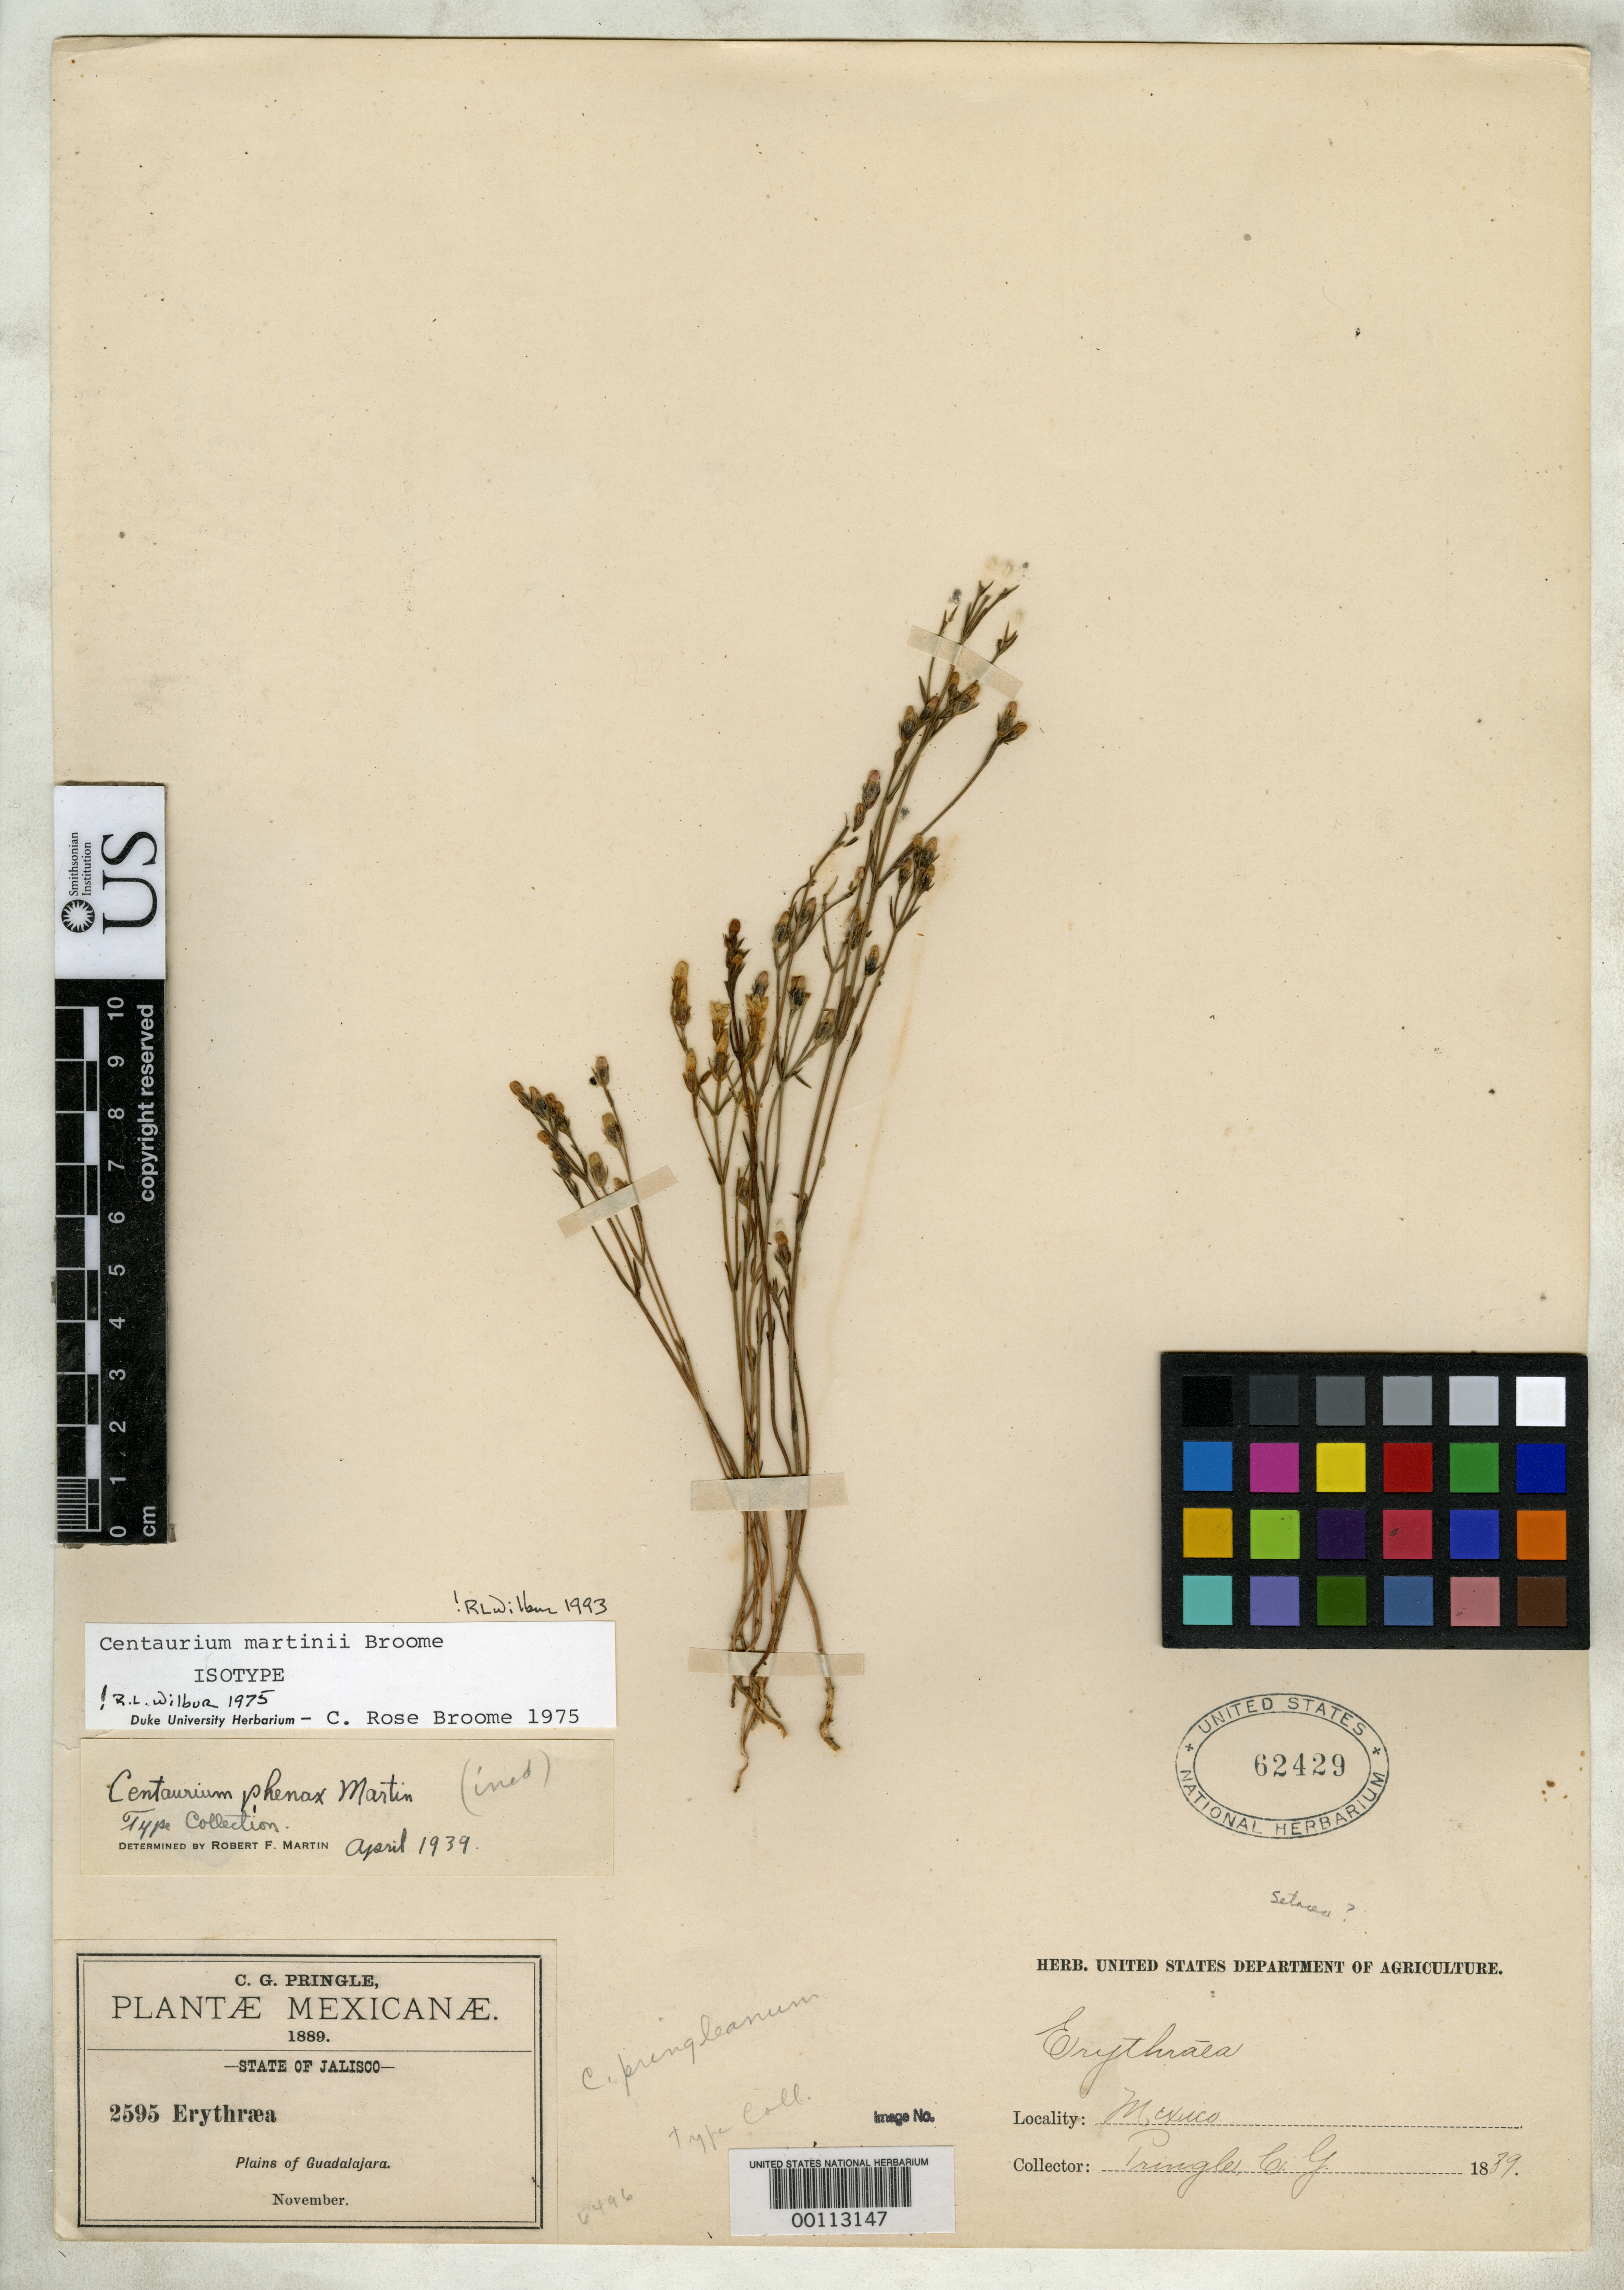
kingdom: Plantae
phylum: Tracheophyta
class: Magnoliopsida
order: Gentianales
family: Gentianaceae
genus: Centaurium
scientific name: Centaurium martinii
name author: C.R. Broome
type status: Isotype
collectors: C. G. Pringle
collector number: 2595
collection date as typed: Nov 1889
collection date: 1889-11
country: Mexico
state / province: Jalisco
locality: Plains of Guadalajara.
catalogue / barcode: US 62429